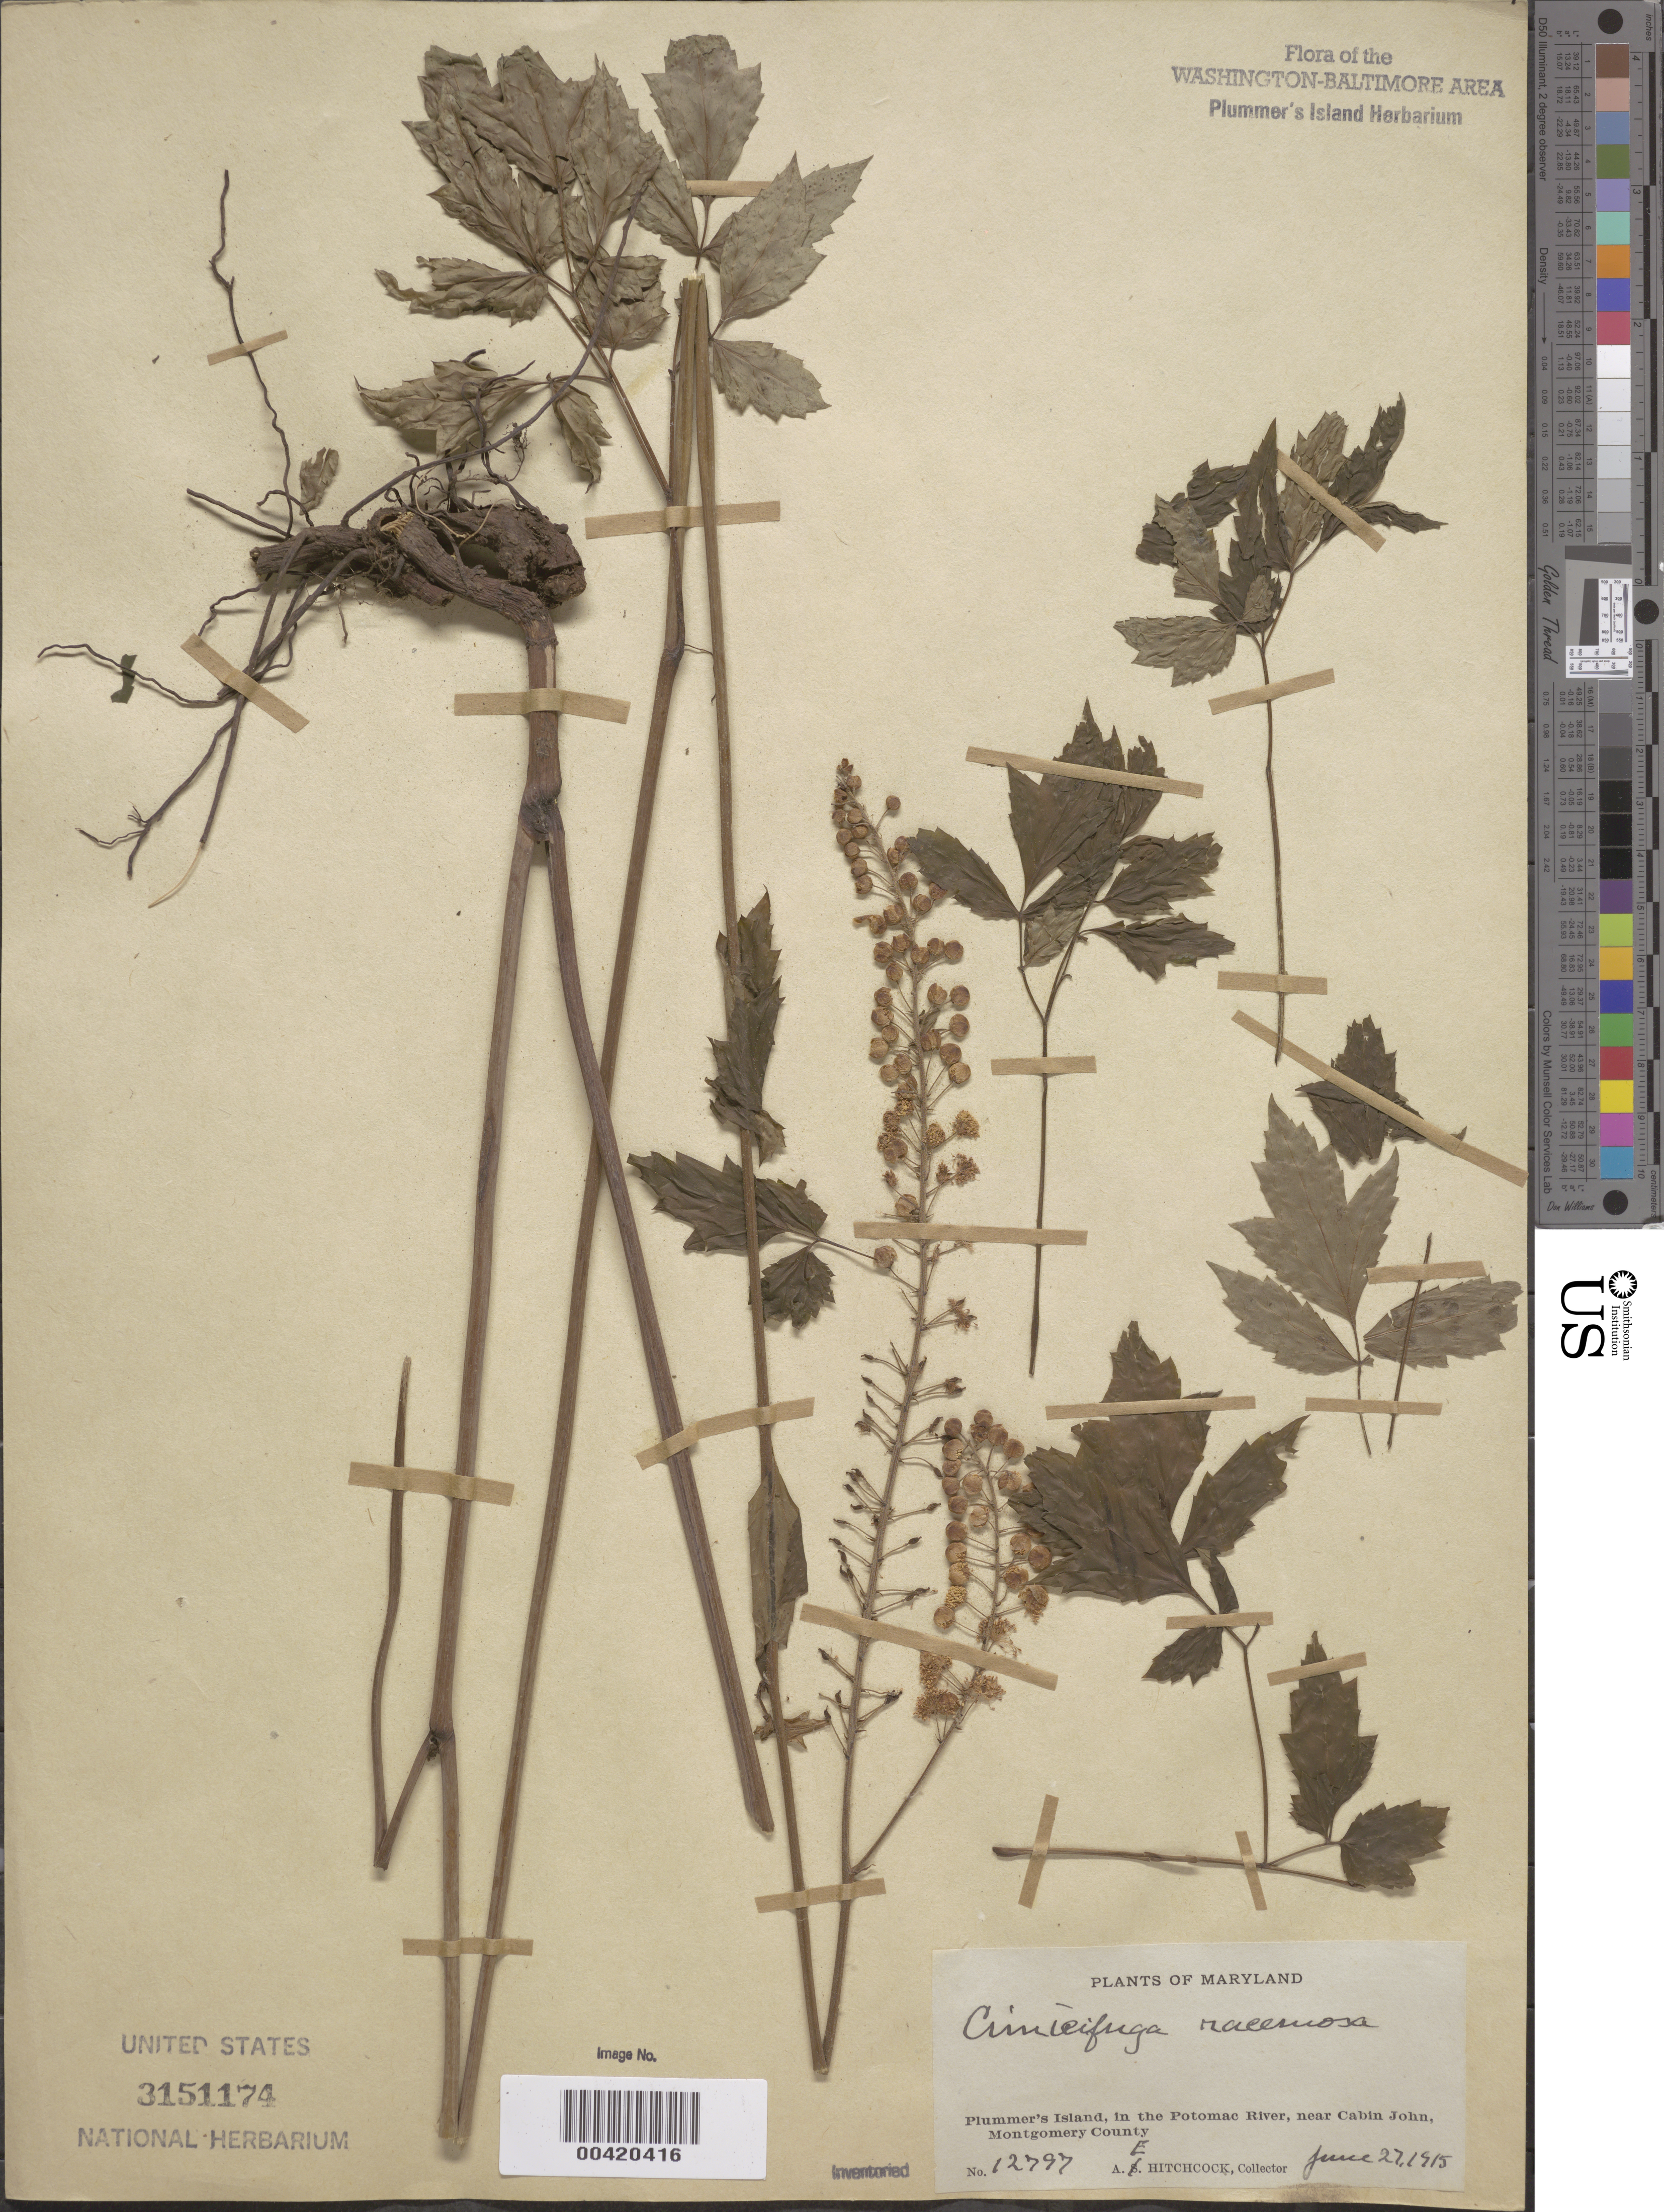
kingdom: Plantae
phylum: Tracheophyta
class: Magnoliopsida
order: Ranunculales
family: Ranunculaceae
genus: Actaea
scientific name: Actaea racemosa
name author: L.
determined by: Strong, M. T., (US), Smithsonian Institution - National Museum of Natural History (UNITED STATES)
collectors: A. S. Hitchcock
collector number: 12797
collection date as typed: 27 Jun 1915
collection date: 1915-06-27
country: United States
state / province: Maryland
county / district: Montgomery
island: Plummers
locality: Plummer's Island C. & O. Canal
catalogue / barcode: US 3151174